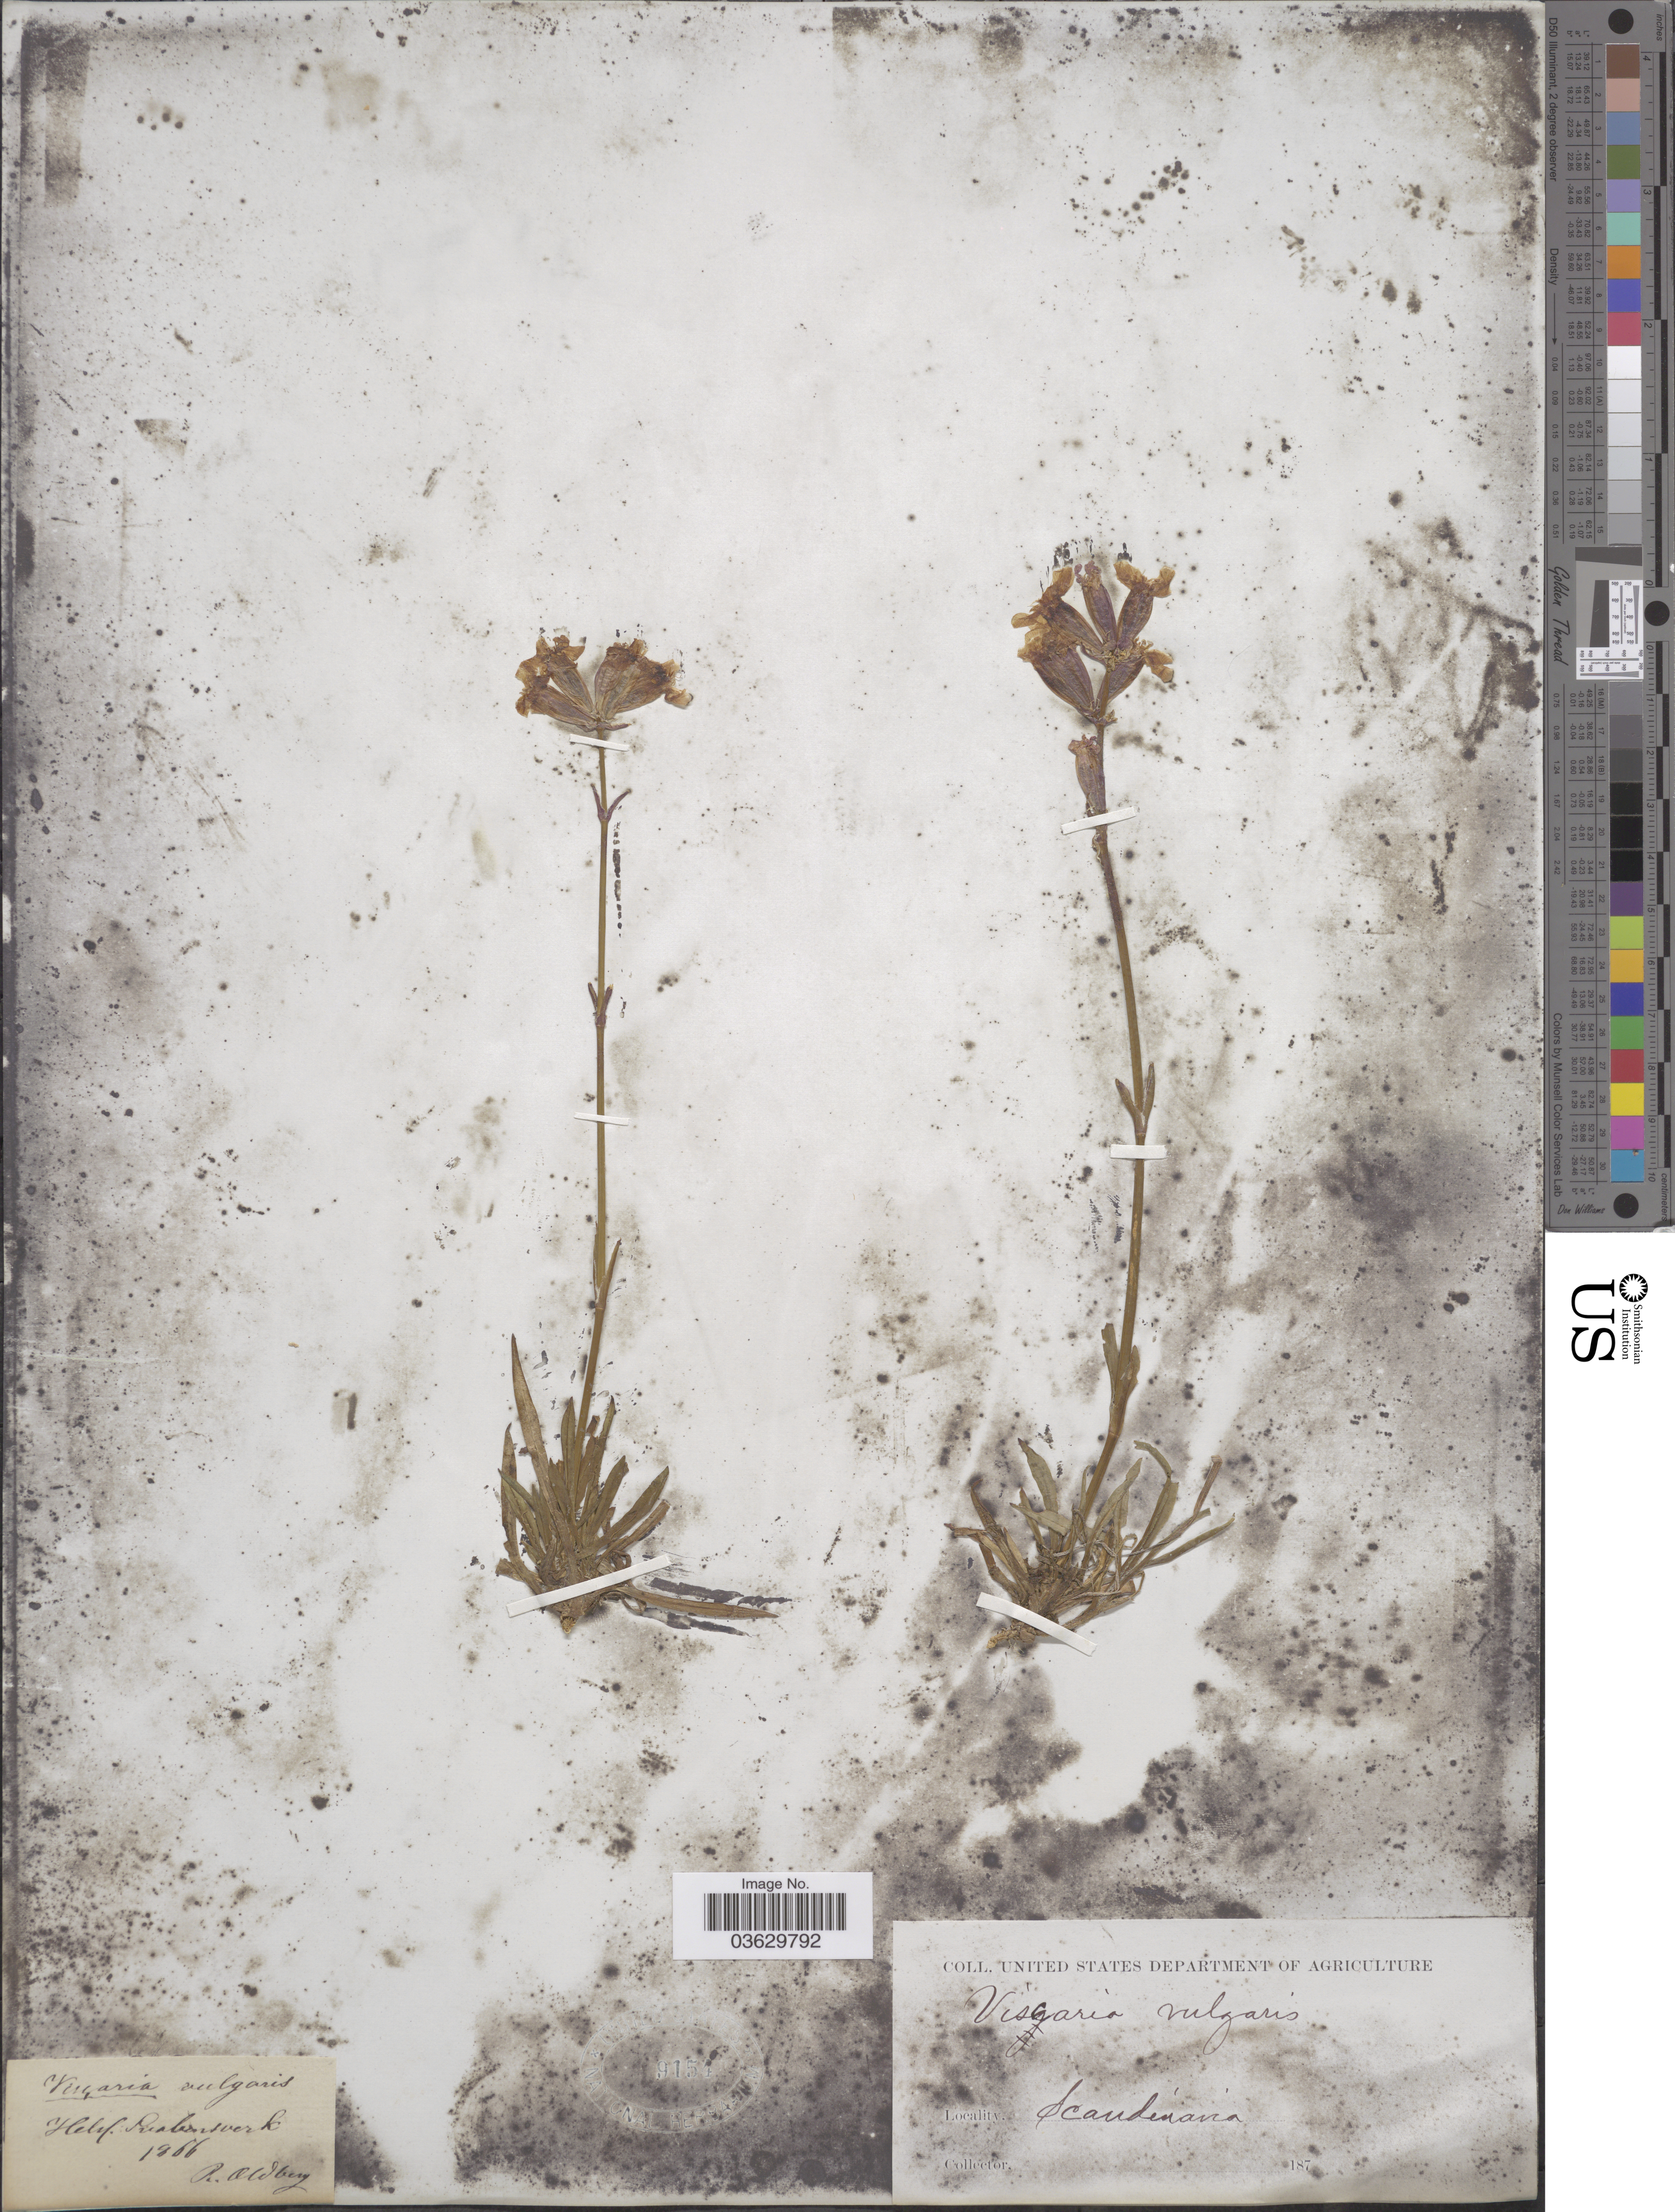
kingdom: Plantae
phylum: Tracheophyta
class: Magnoliopsida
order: Caryophyllales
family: Caryophyllaceae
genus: Viscaria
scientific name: Viscaria vulgaris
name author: Bernh.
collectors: R. Oldberg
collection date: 1866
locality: Helv. Puabarsverk. [interpreted] Scandinavia.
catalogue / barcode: US 9154